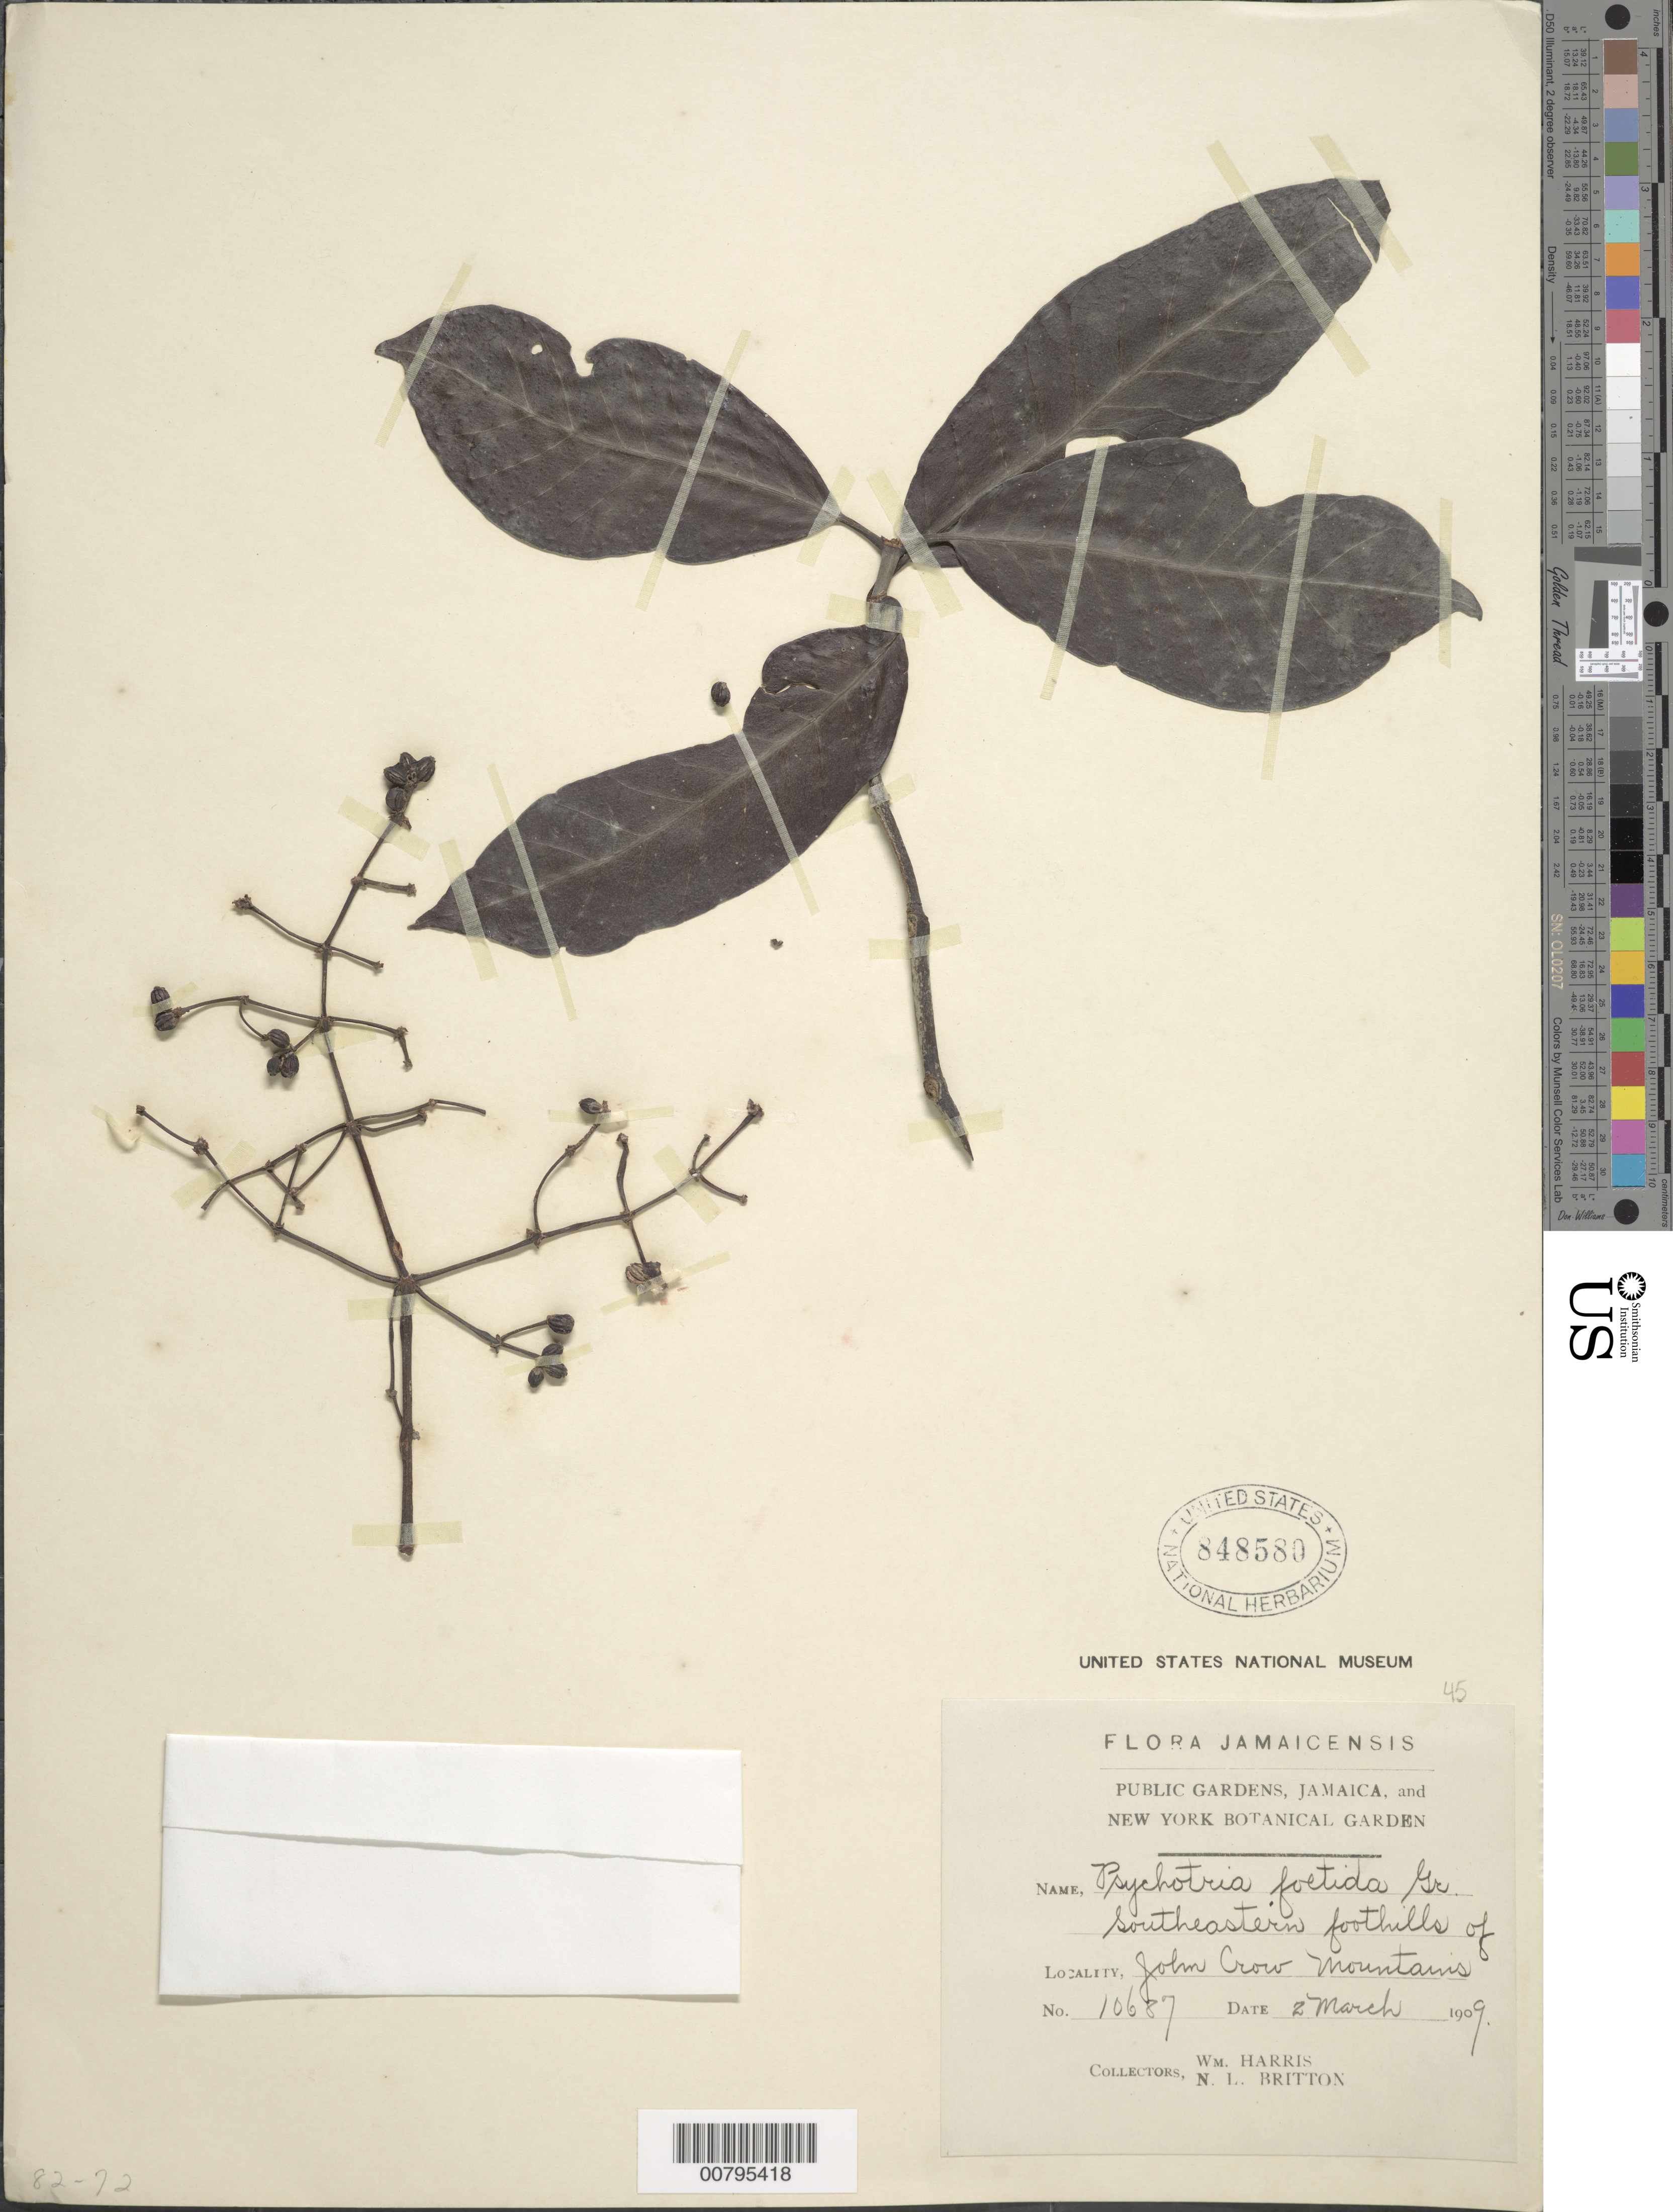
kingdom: Plantae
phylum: Tracheophyta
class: Magnoliopsida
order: Gentianales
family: Rubiaceae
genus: Psychotria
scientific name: Psychotria foetida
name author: Griseb.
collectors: W. H. Harris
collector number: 10687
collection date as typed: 02 Mar 1909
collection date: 1909-03-02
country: Jamaica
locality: Southeastern foothills of John Crow Mountains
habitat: Foothills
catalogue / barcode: US 848580